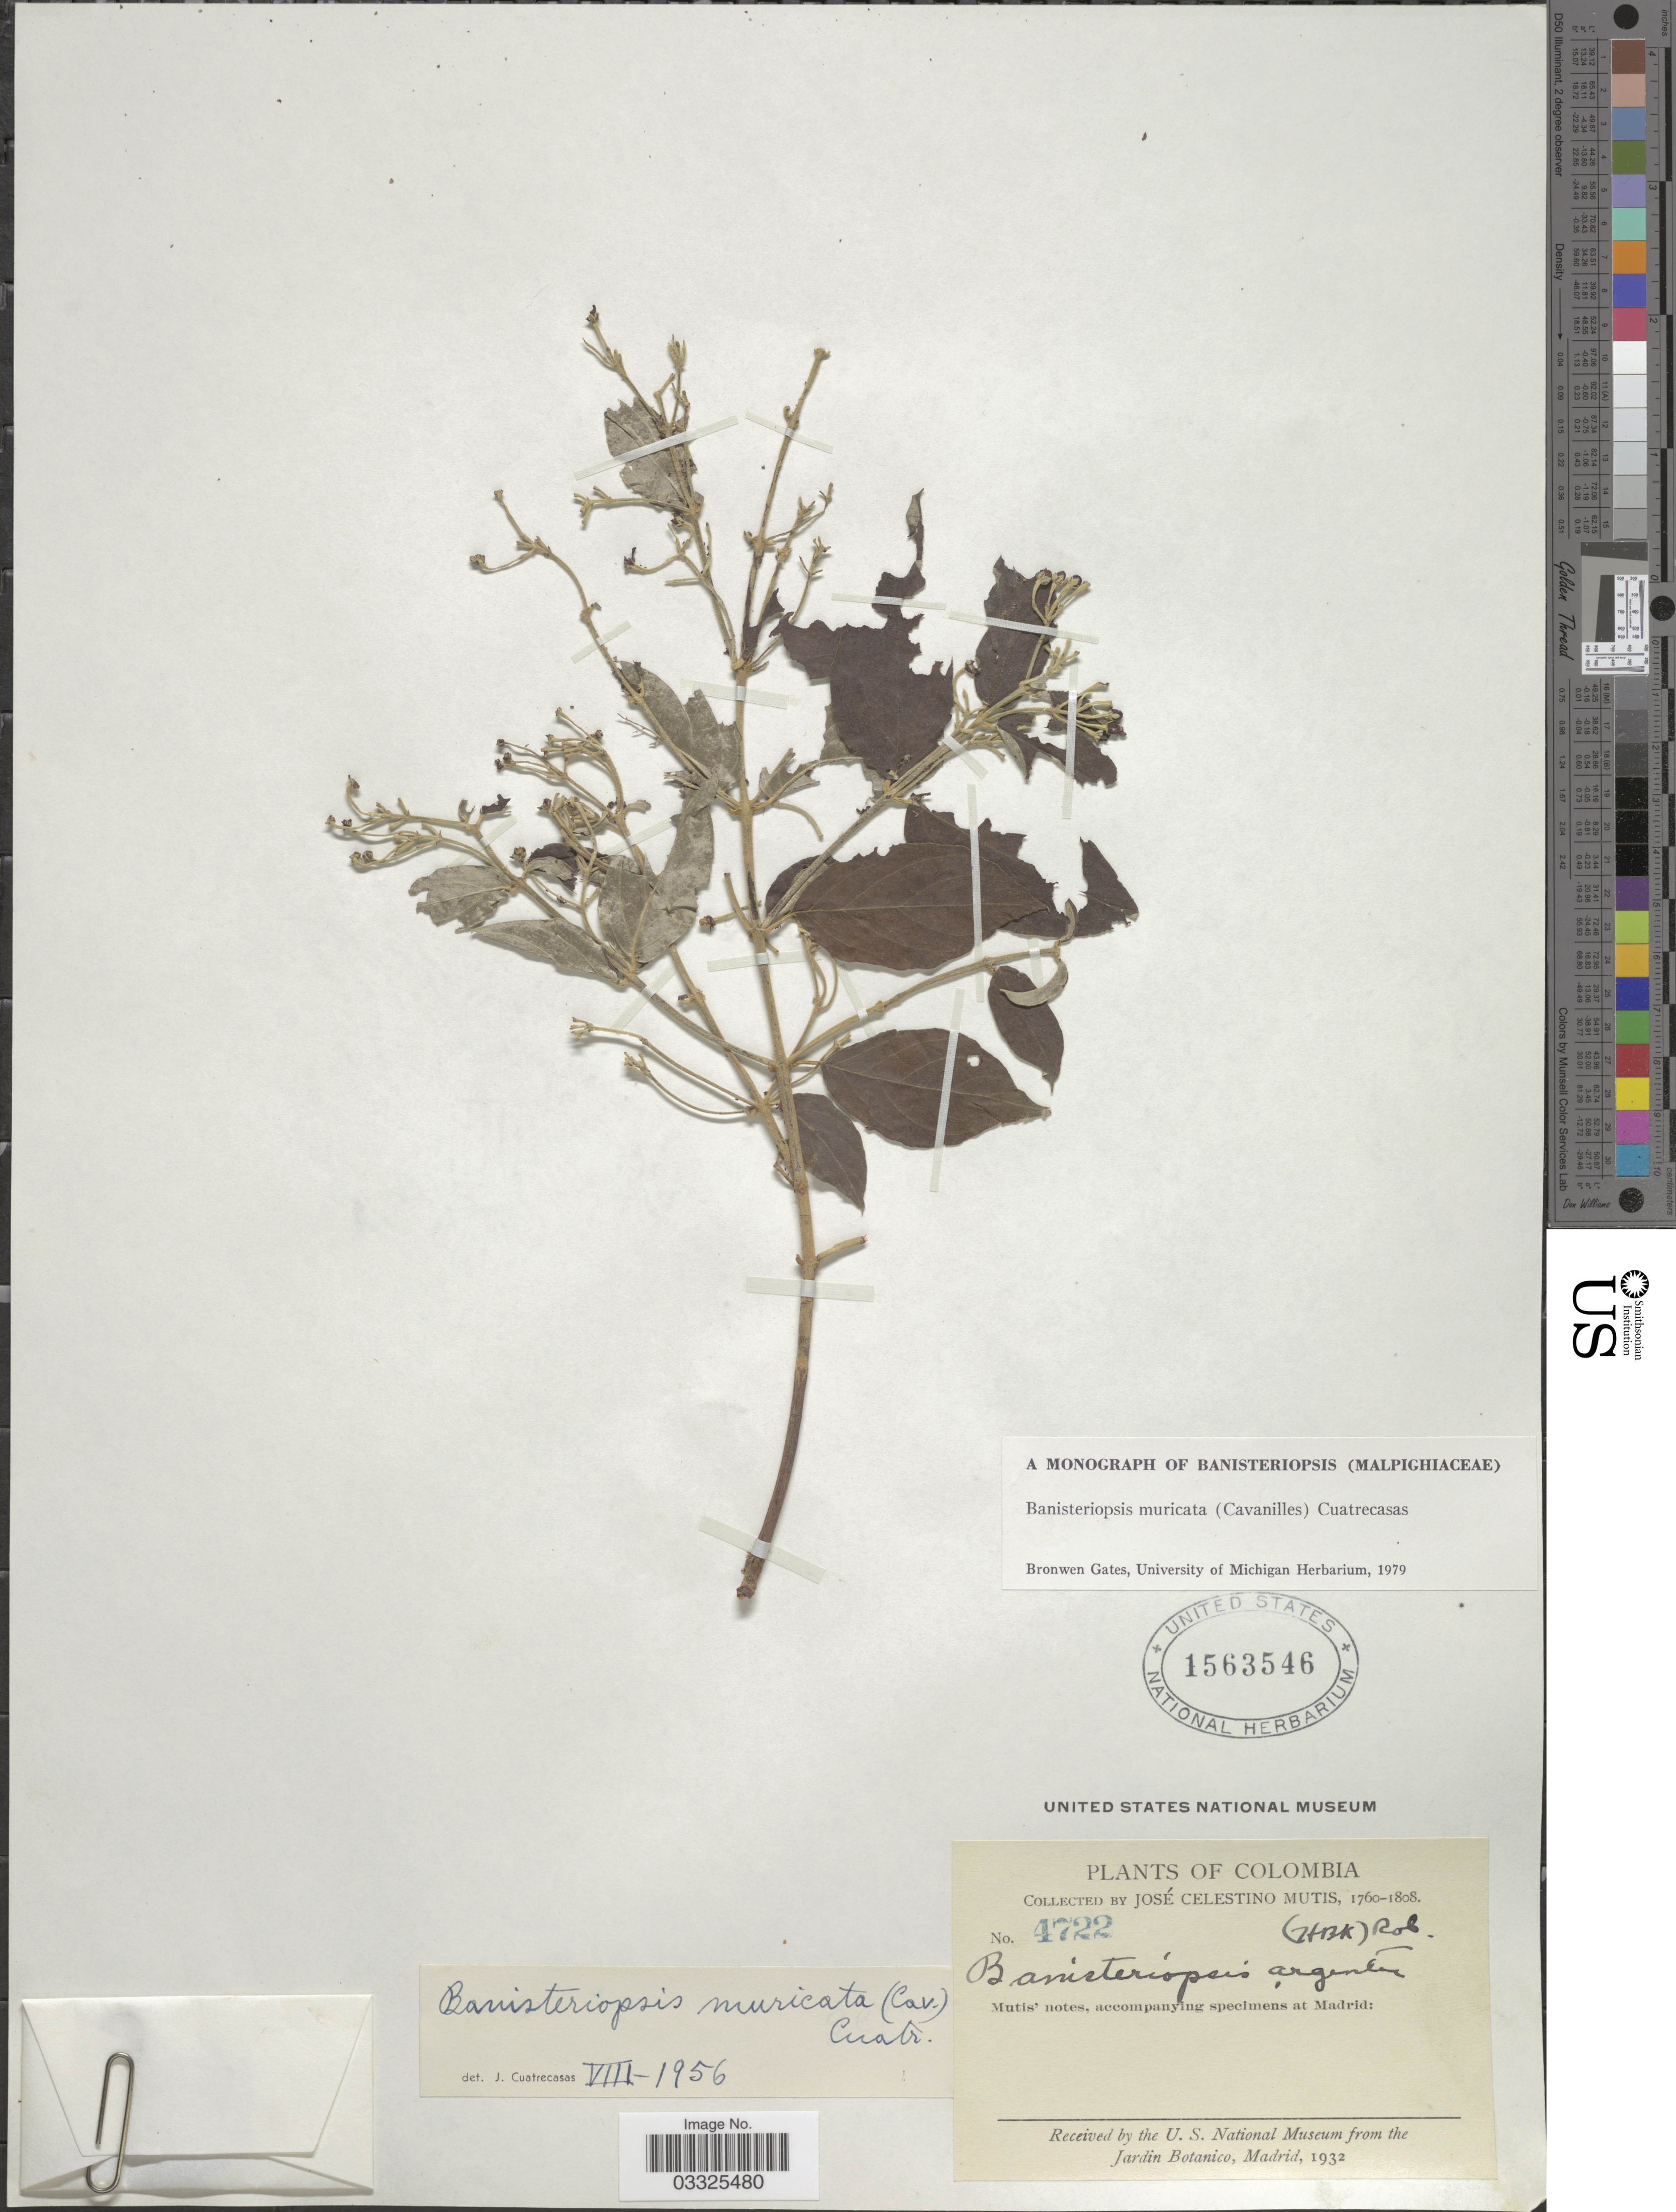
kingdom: Plantae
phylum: Tracheophyta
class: Magnoliopsida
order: Malpighiales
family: Malpighiaceae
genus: Banisteriopsis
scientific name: Banisteriopsis muricata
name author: (Cav.) Cuatrec.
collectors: J. C. B. Mutis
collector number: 4722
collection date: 1760/1808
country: Colombia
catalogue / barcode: US 1563546